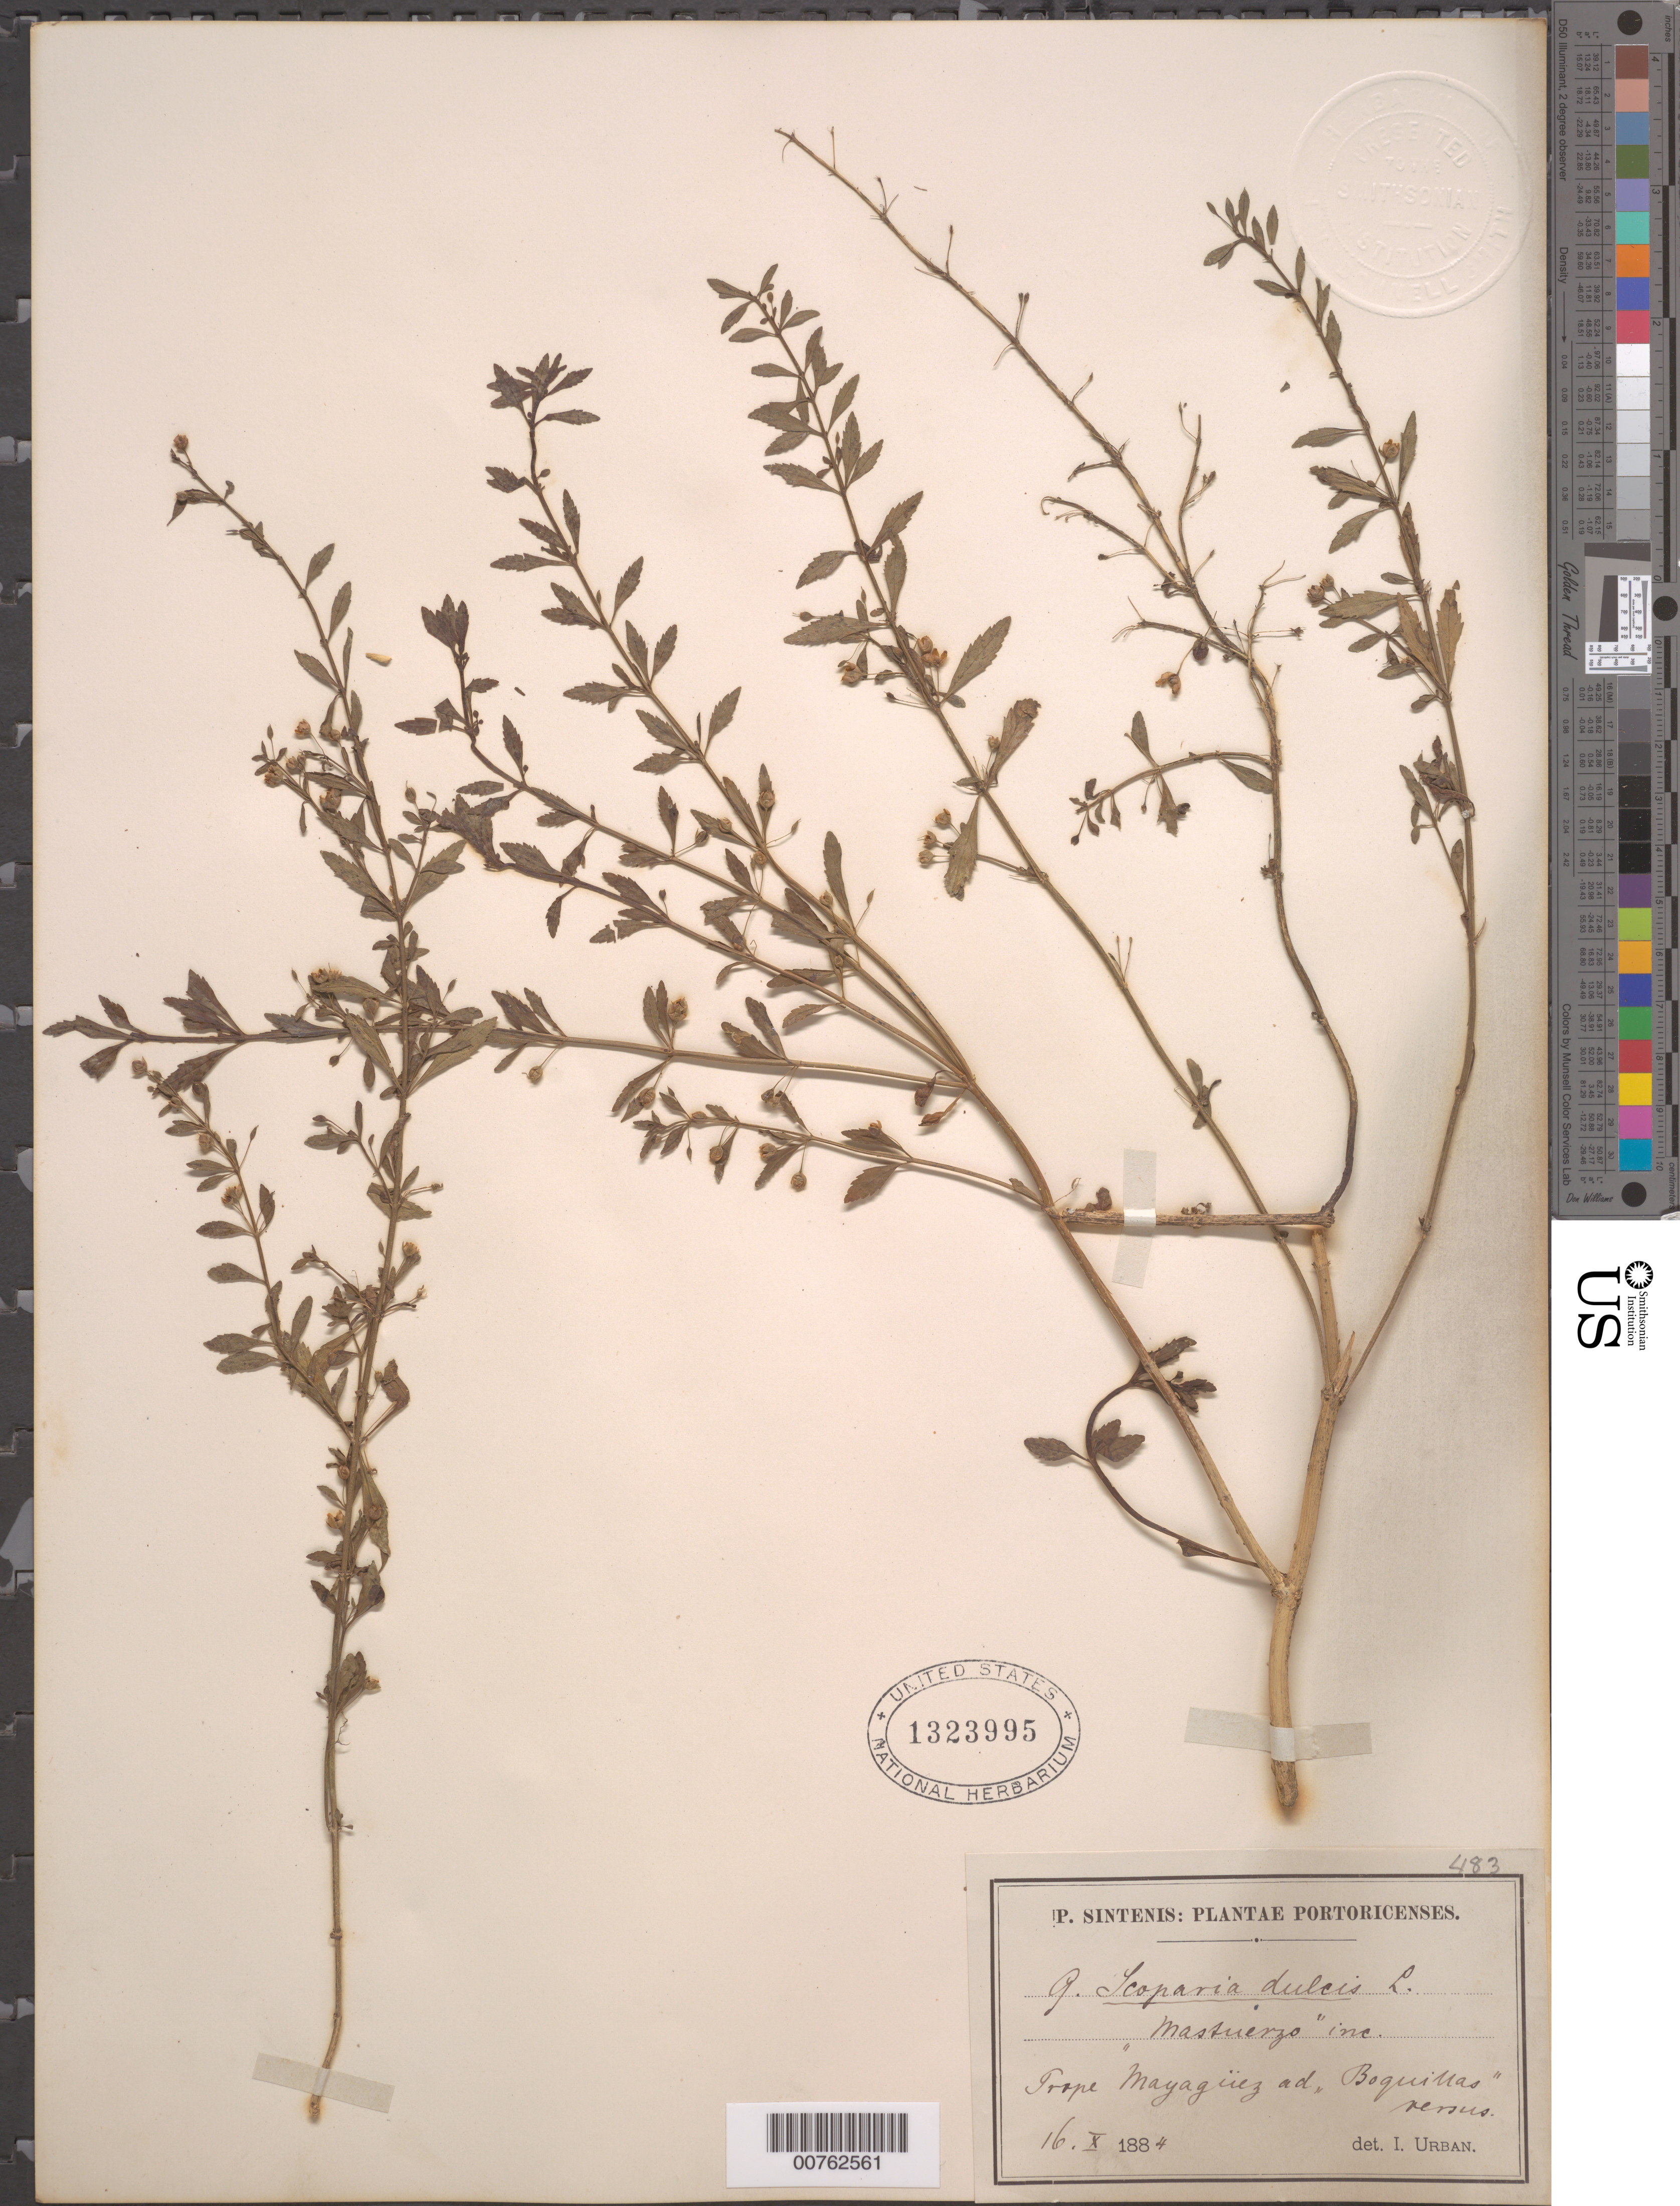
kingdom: Plantae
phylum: Tracheophyta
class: Magnoliopsida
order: Lamiales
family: Plantaginaceae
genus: Scoparia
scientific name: Scoparia dulcis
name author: L.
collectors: P. Sintenis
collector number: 9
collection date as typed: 16 Oct 1884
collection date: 1884-10-16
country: Puerto Rico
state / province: Mayagüez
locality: Prope Mayaguez ad Boquillas versus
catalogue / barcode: US 1323995